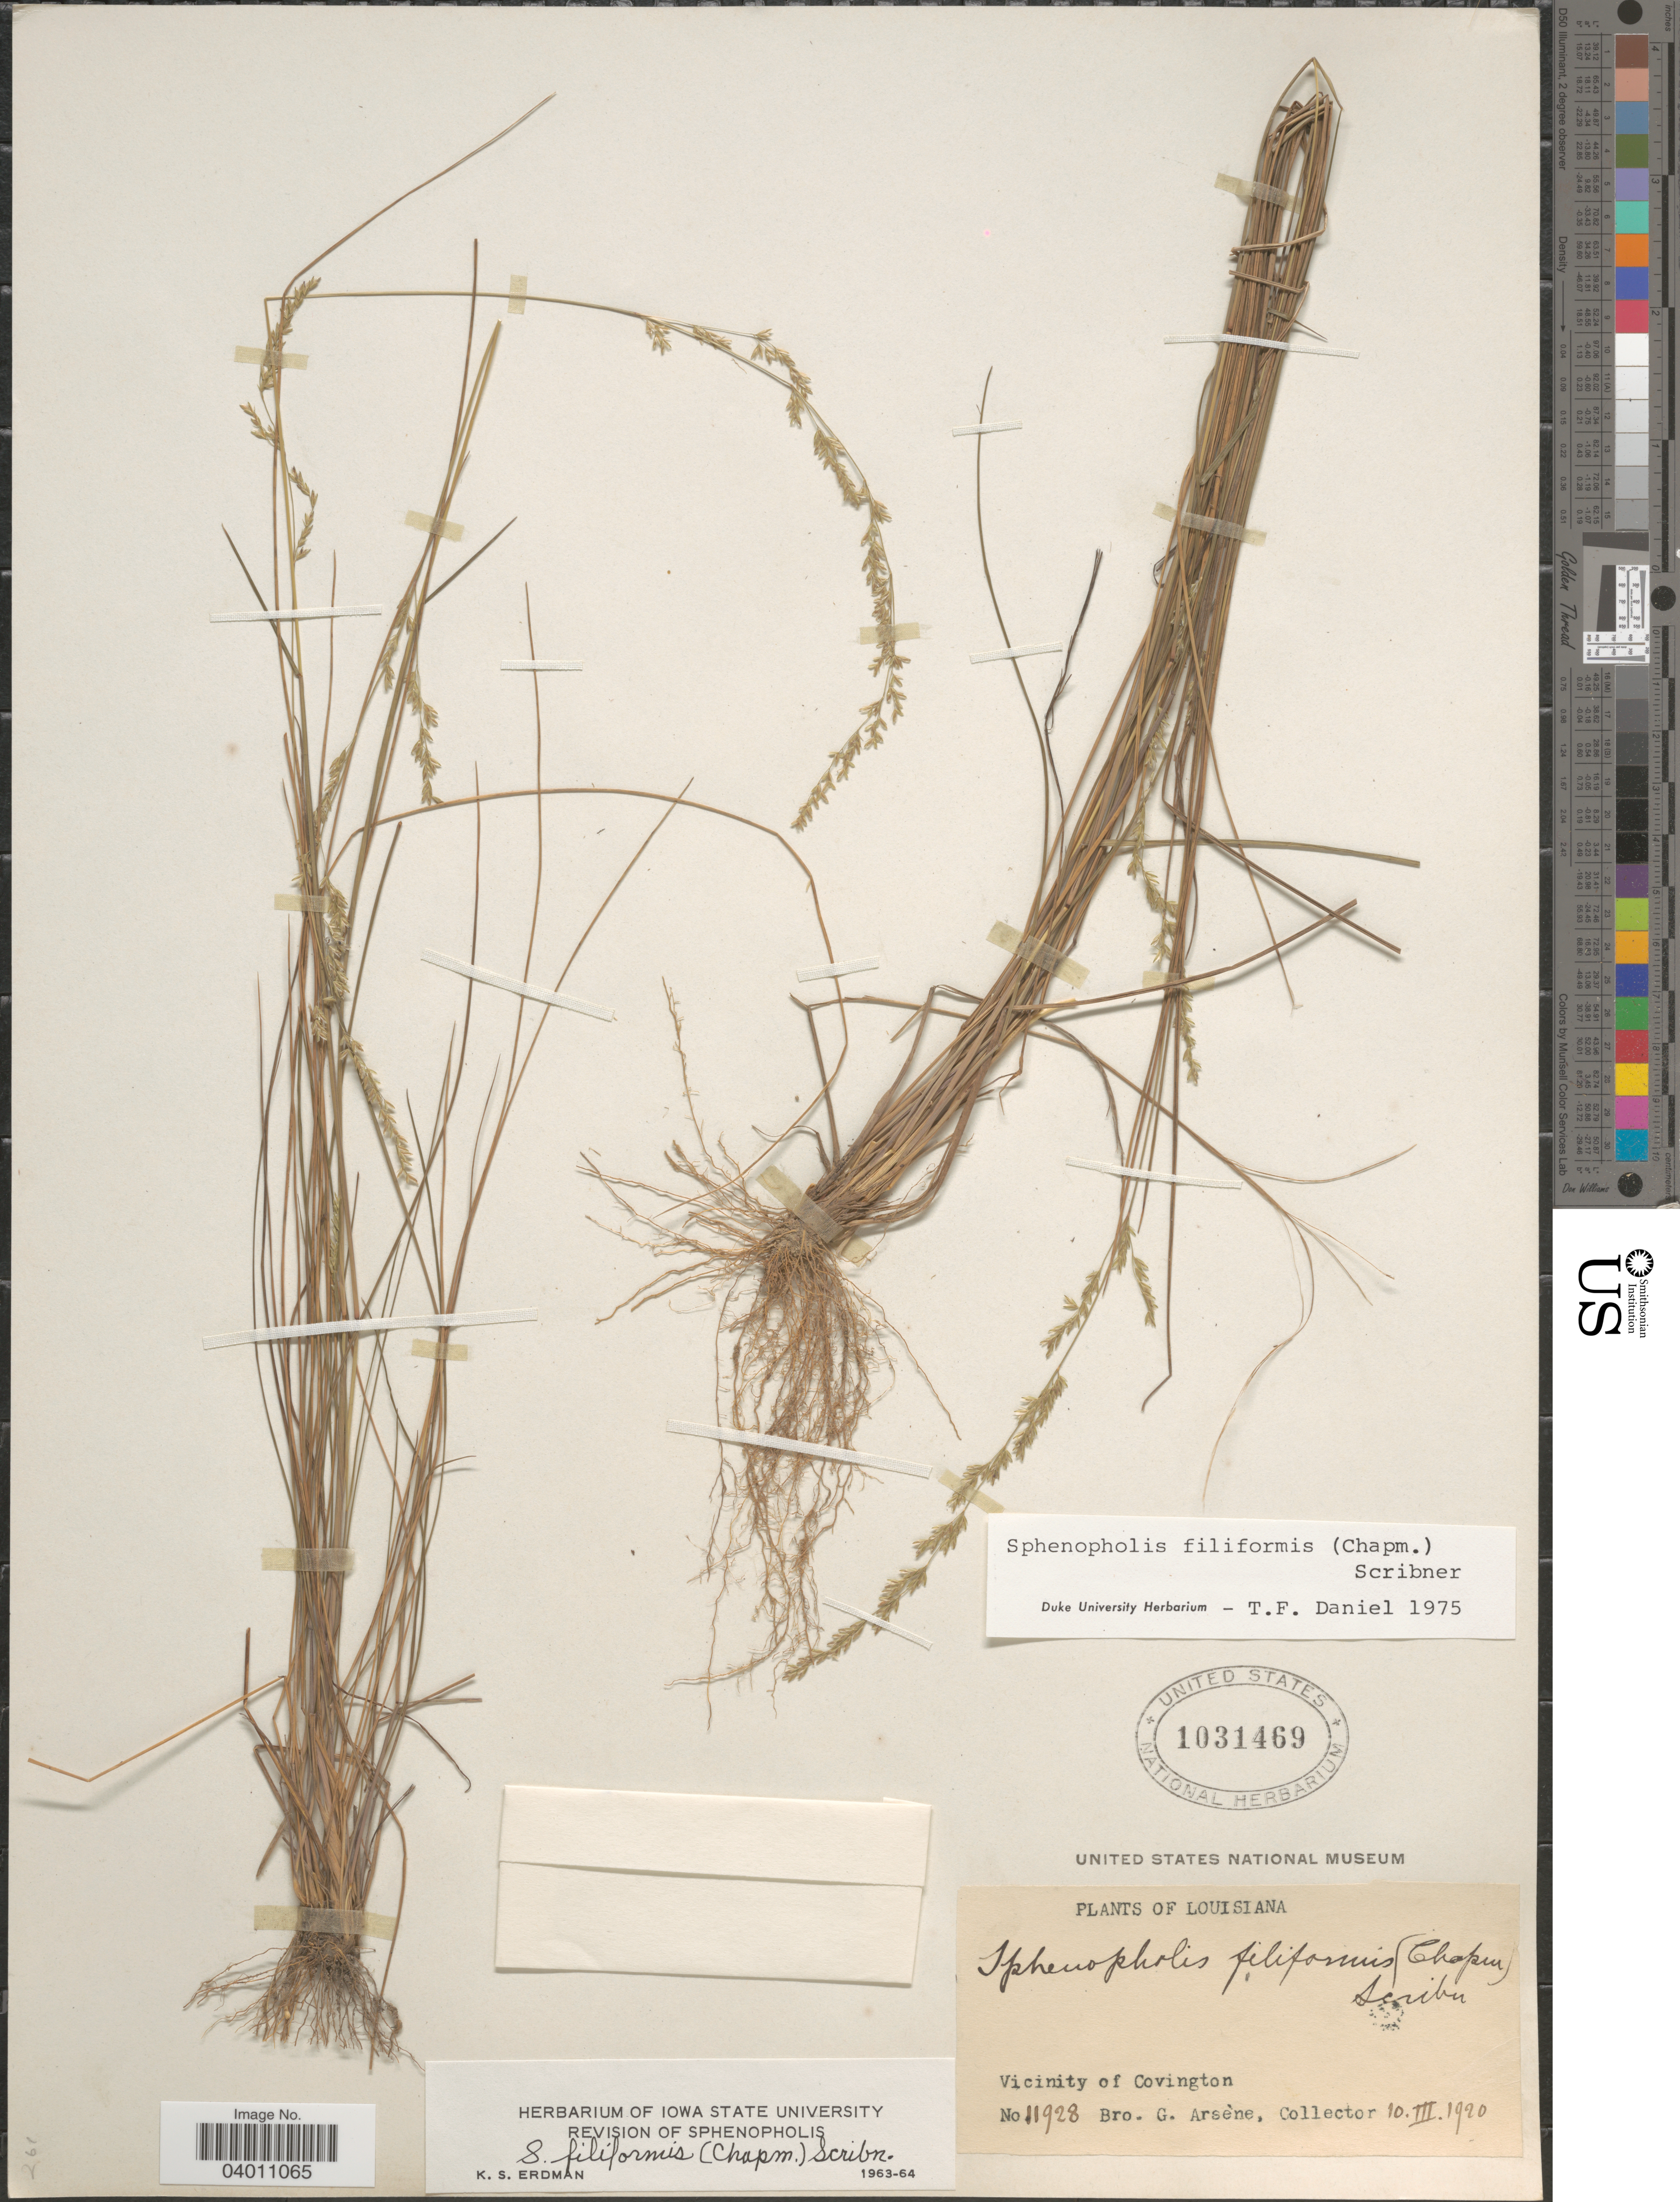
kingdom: Plantae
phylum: Tracheophyta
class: Liliopsida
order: Poales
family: Poaceae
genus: Sphenopholis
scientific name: Sphenopholis filiformis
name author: (Chapm.) Scribn.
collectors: Bro. G. Arsène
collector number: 11928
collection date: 1920-03-10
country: United States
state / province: Louisiana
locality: Vicinity of Covington.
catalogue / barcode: US 1031469